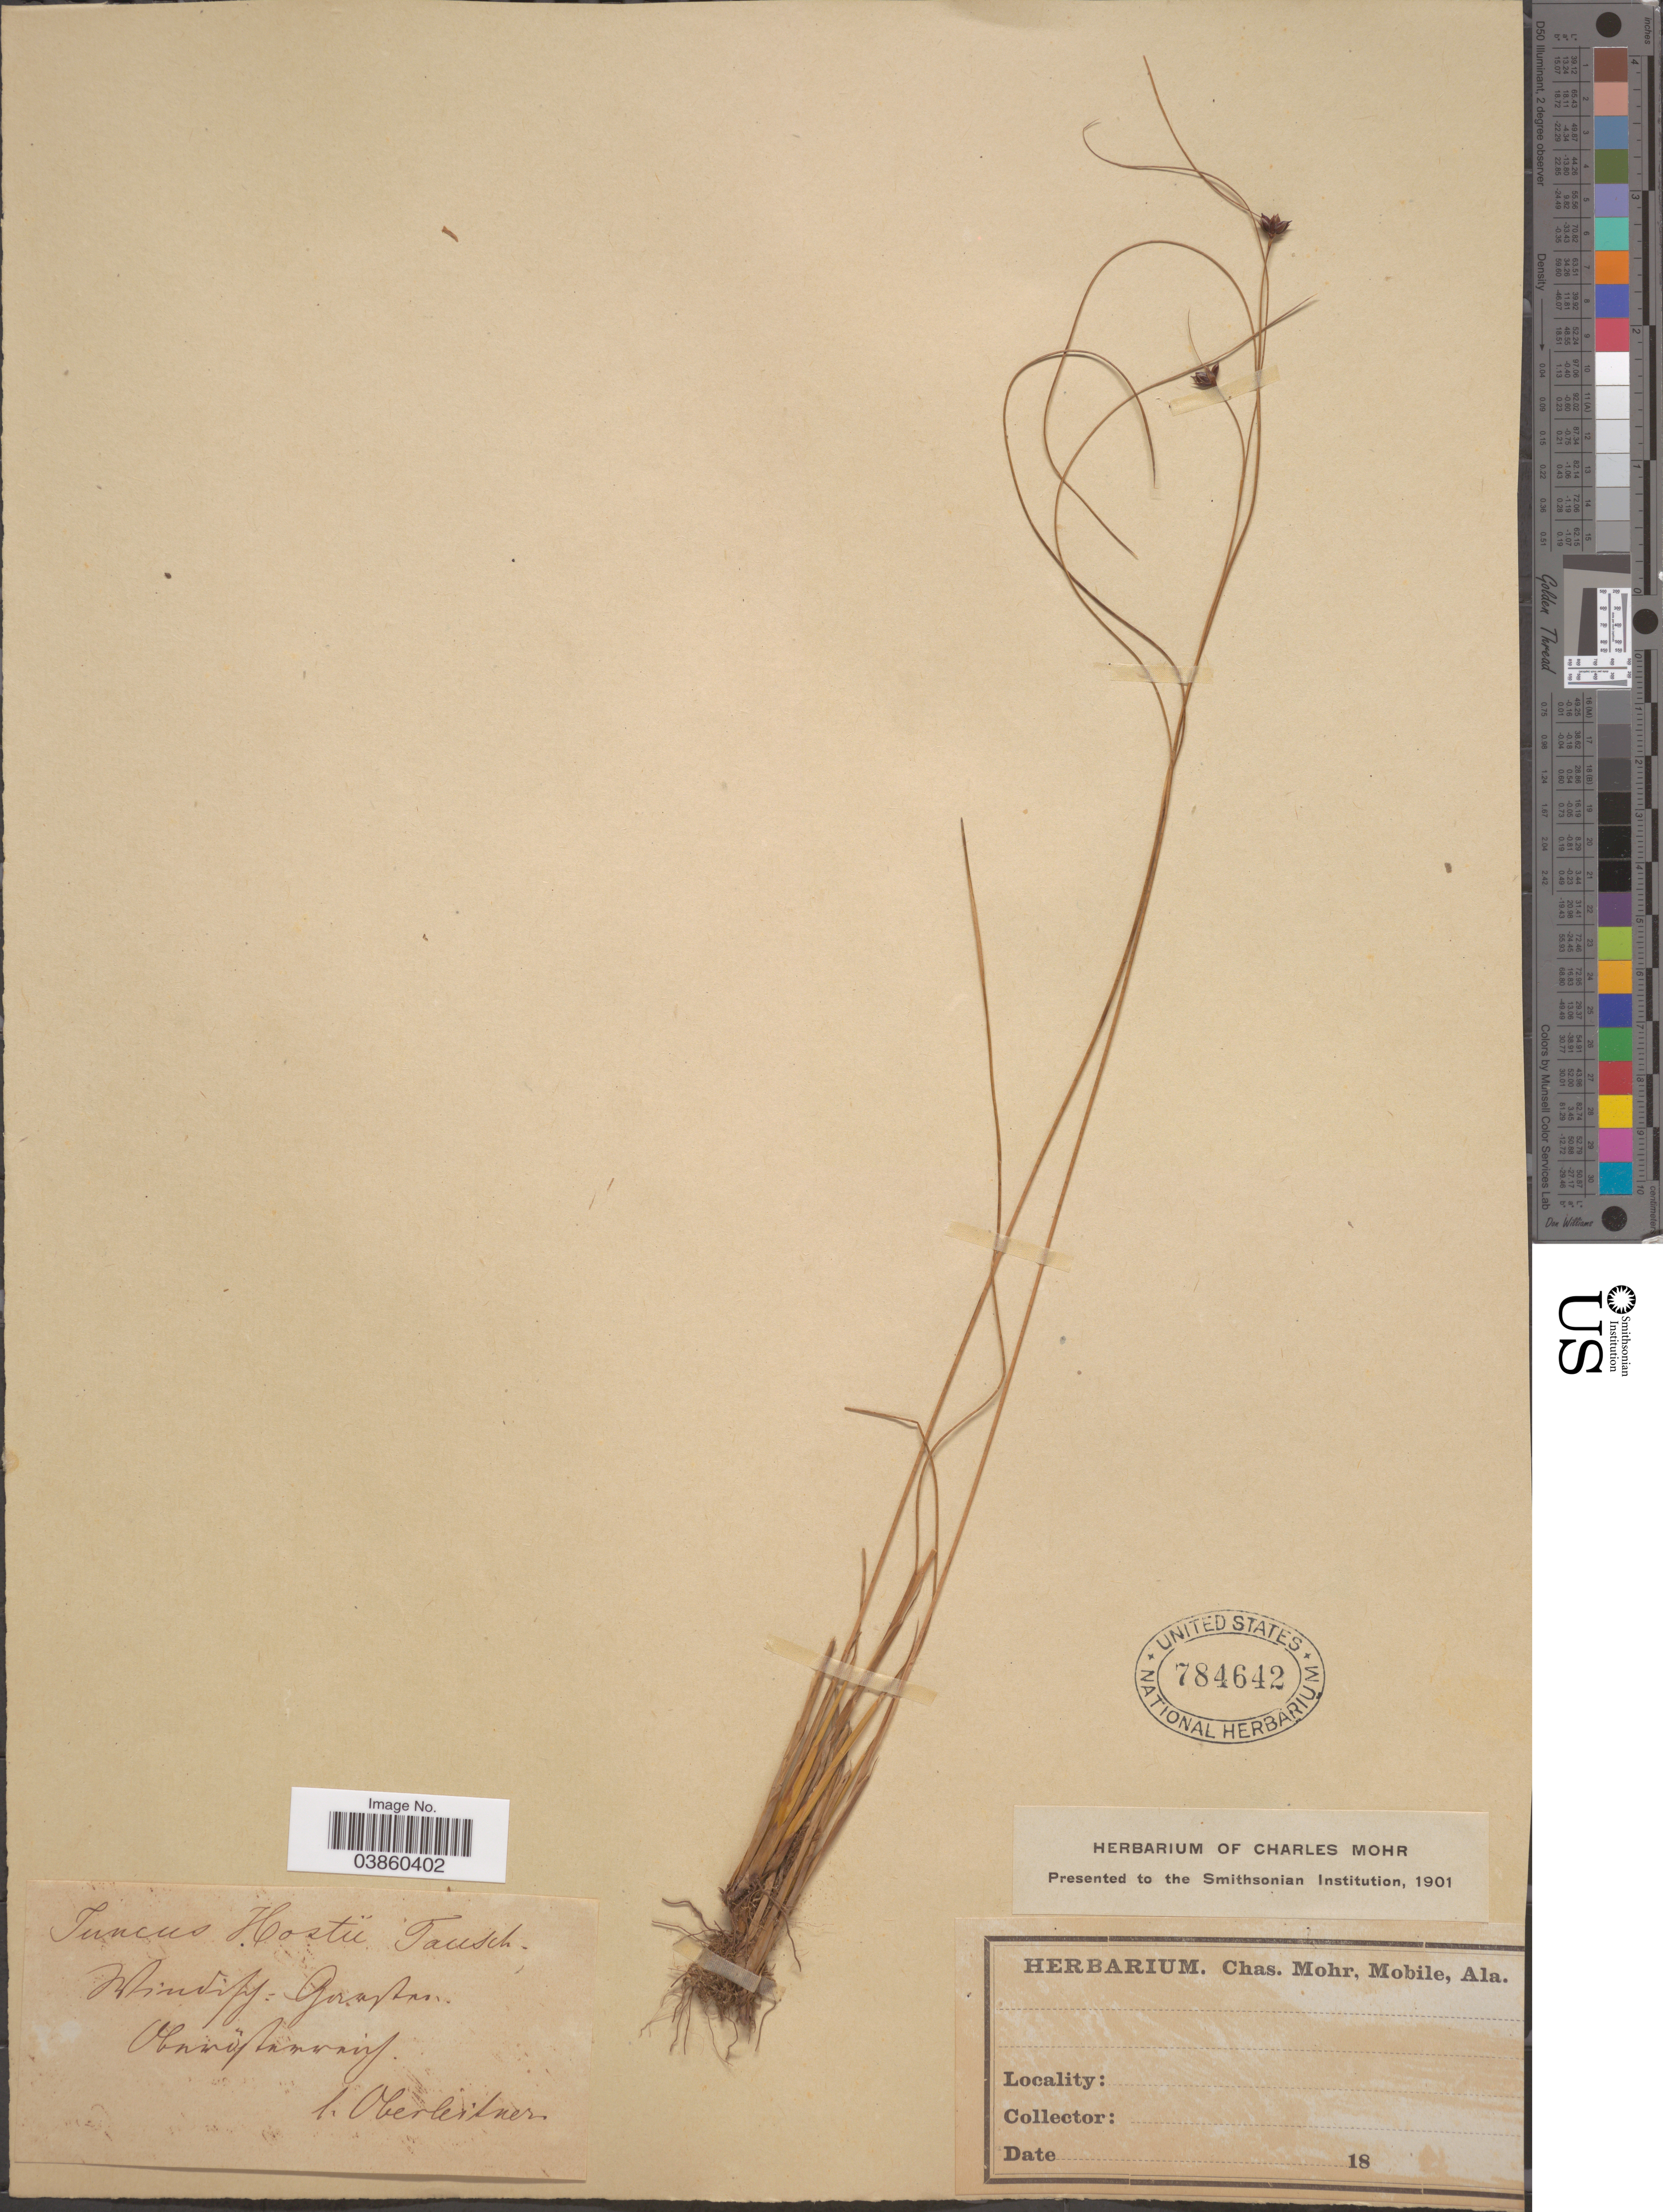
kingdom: Plantae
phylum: Tracheophyta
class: Liliopsida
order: Poales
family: Juncaceae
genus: Juncus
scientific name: Juncus hostii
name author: Tausch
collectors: Oberleitner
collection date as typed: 18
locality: Blindiff-Garafan Obanötanaif [interpreted].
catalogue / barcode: US 784642